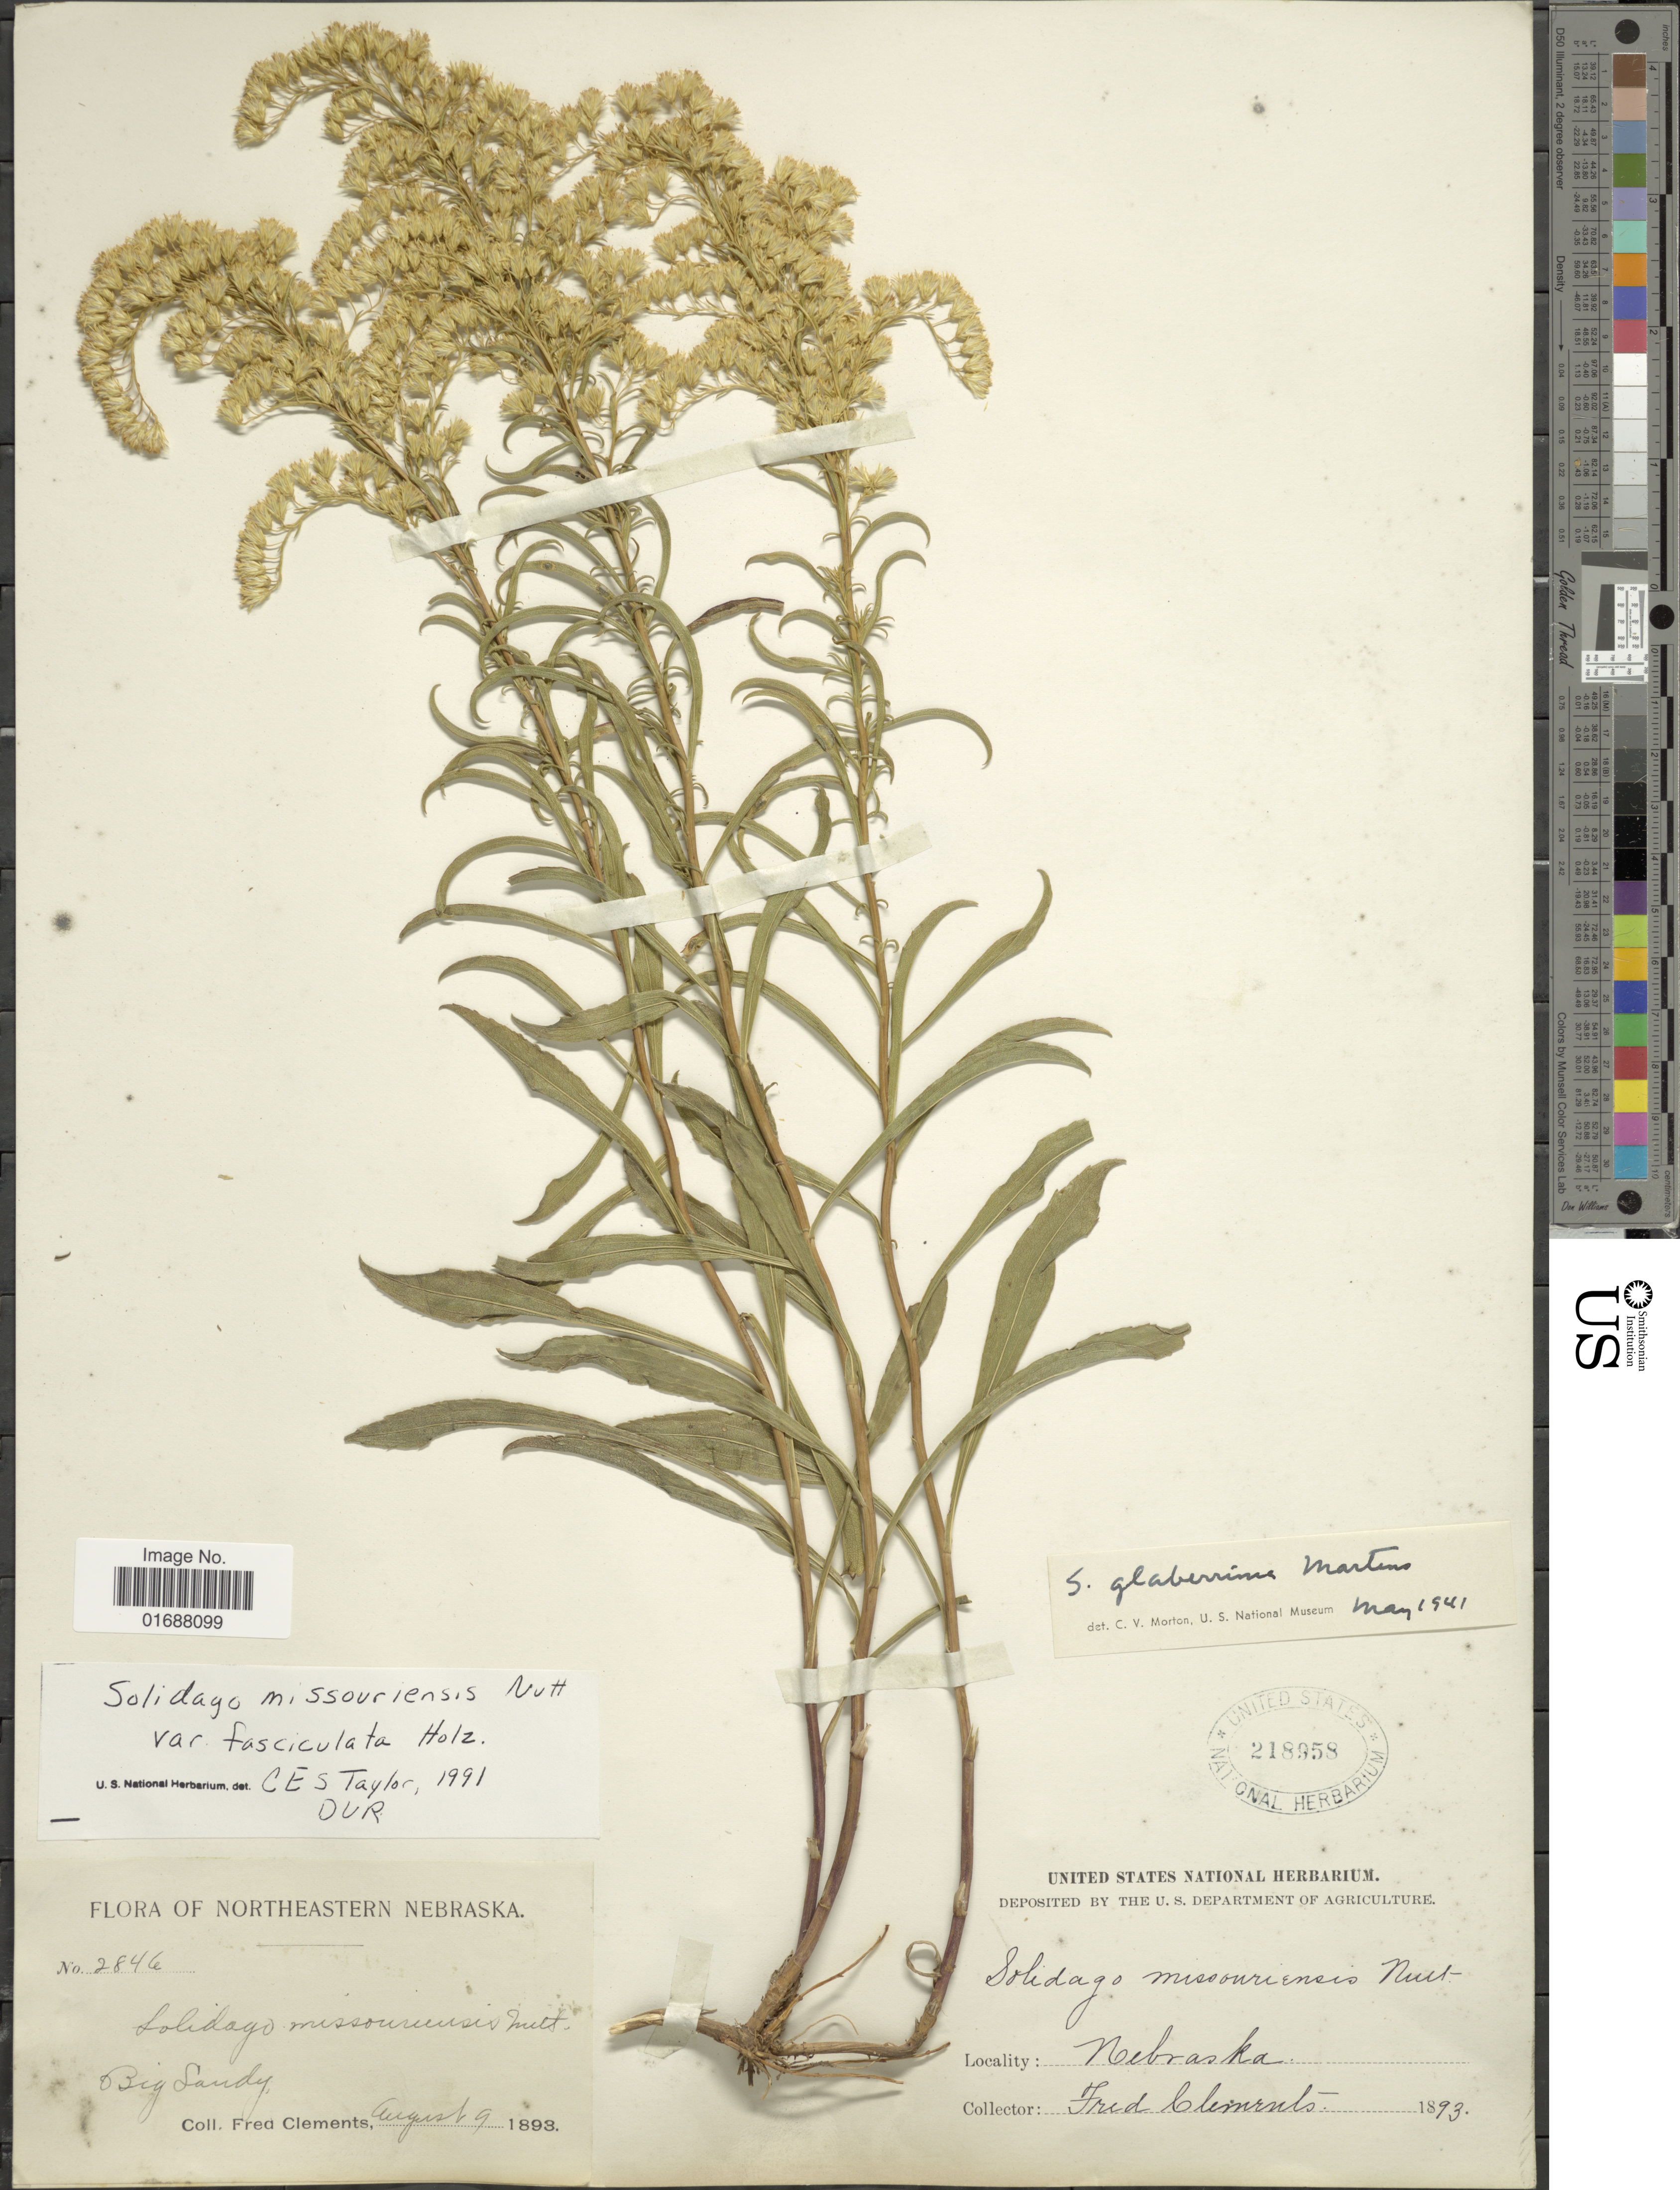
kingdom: Plantae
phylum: Tracheophyta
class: Magnoliopsida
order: Asterales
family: Asteraceae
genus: Solidago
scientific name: Solidago missouriensis var. fasciculata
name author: Holz.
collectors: F. Clements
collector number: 2846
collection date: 1893-08-09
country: United States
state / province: Nebraska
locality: Big Sandy, Nebraska.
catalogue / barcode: US 218958